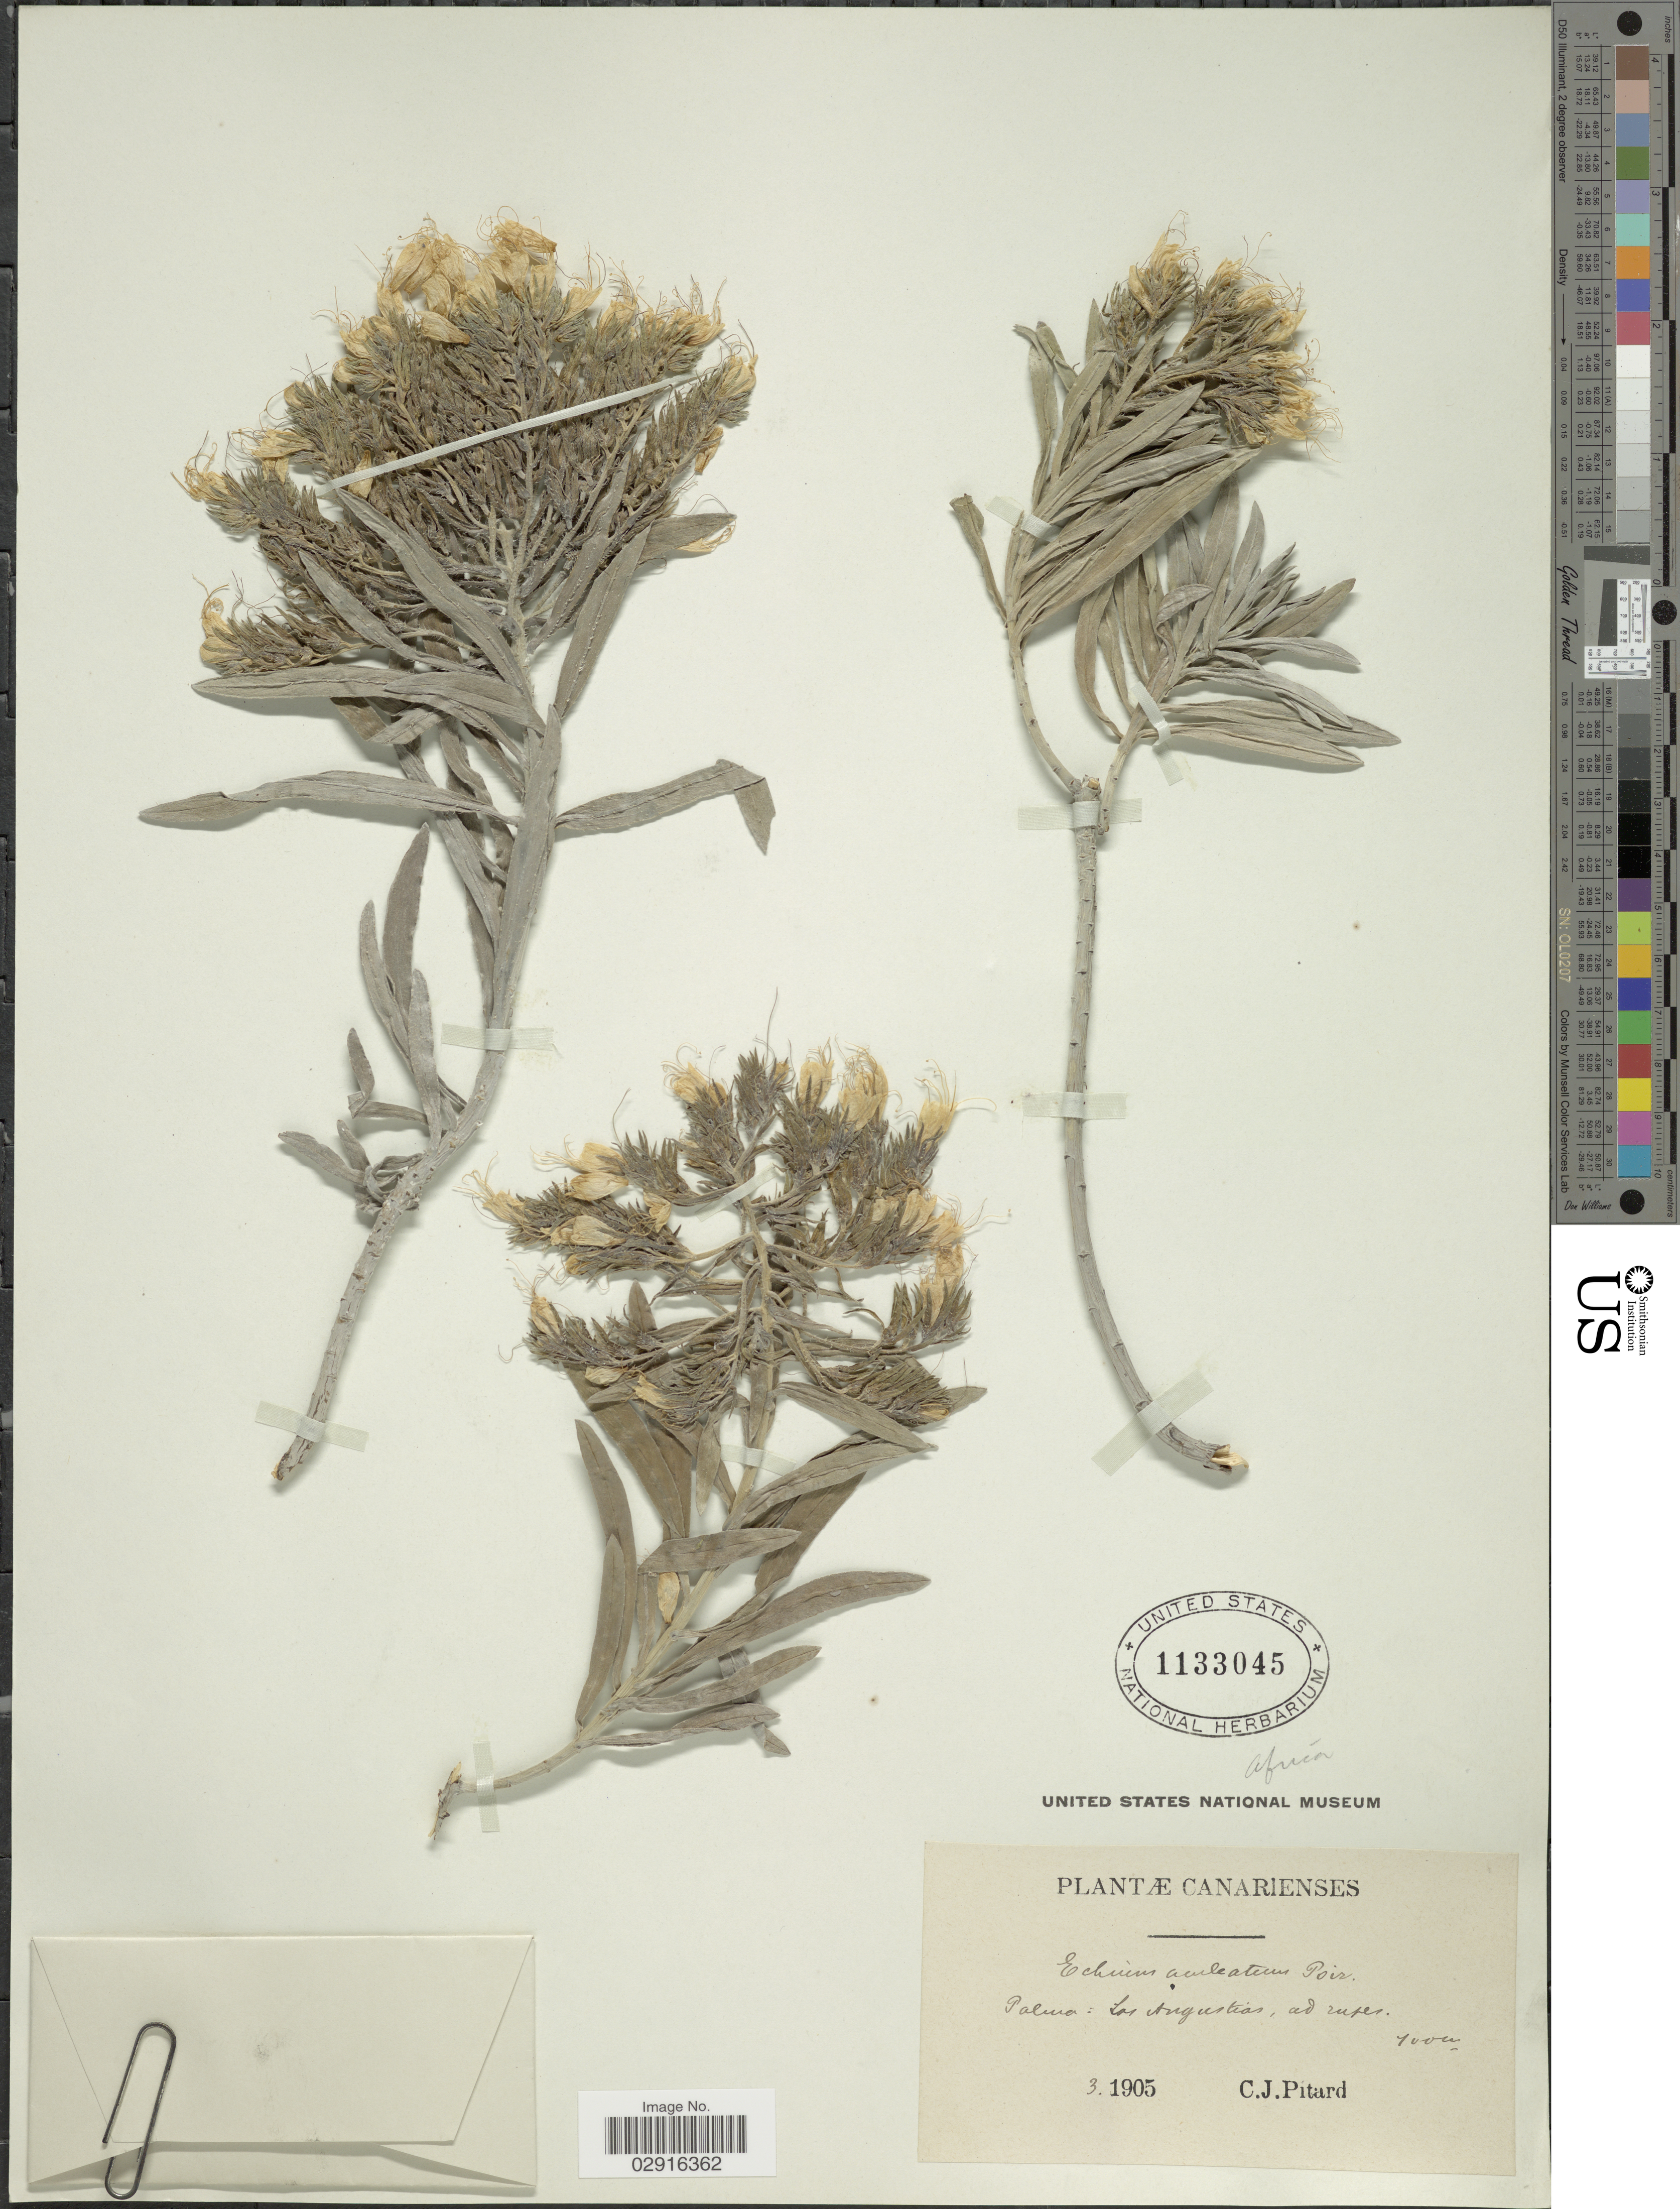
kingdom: Plantae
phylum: Tracheophyta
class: Magnoliopsida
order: Boraginales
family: Boraginaceae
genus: Echium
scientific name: Echium aculeatum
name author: Poir.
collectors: C. Pitard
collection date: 1905-03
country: Spain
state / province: Canarias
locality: Palma; Las augustias, ad rutes.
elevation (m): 100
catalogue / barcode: US 1133045